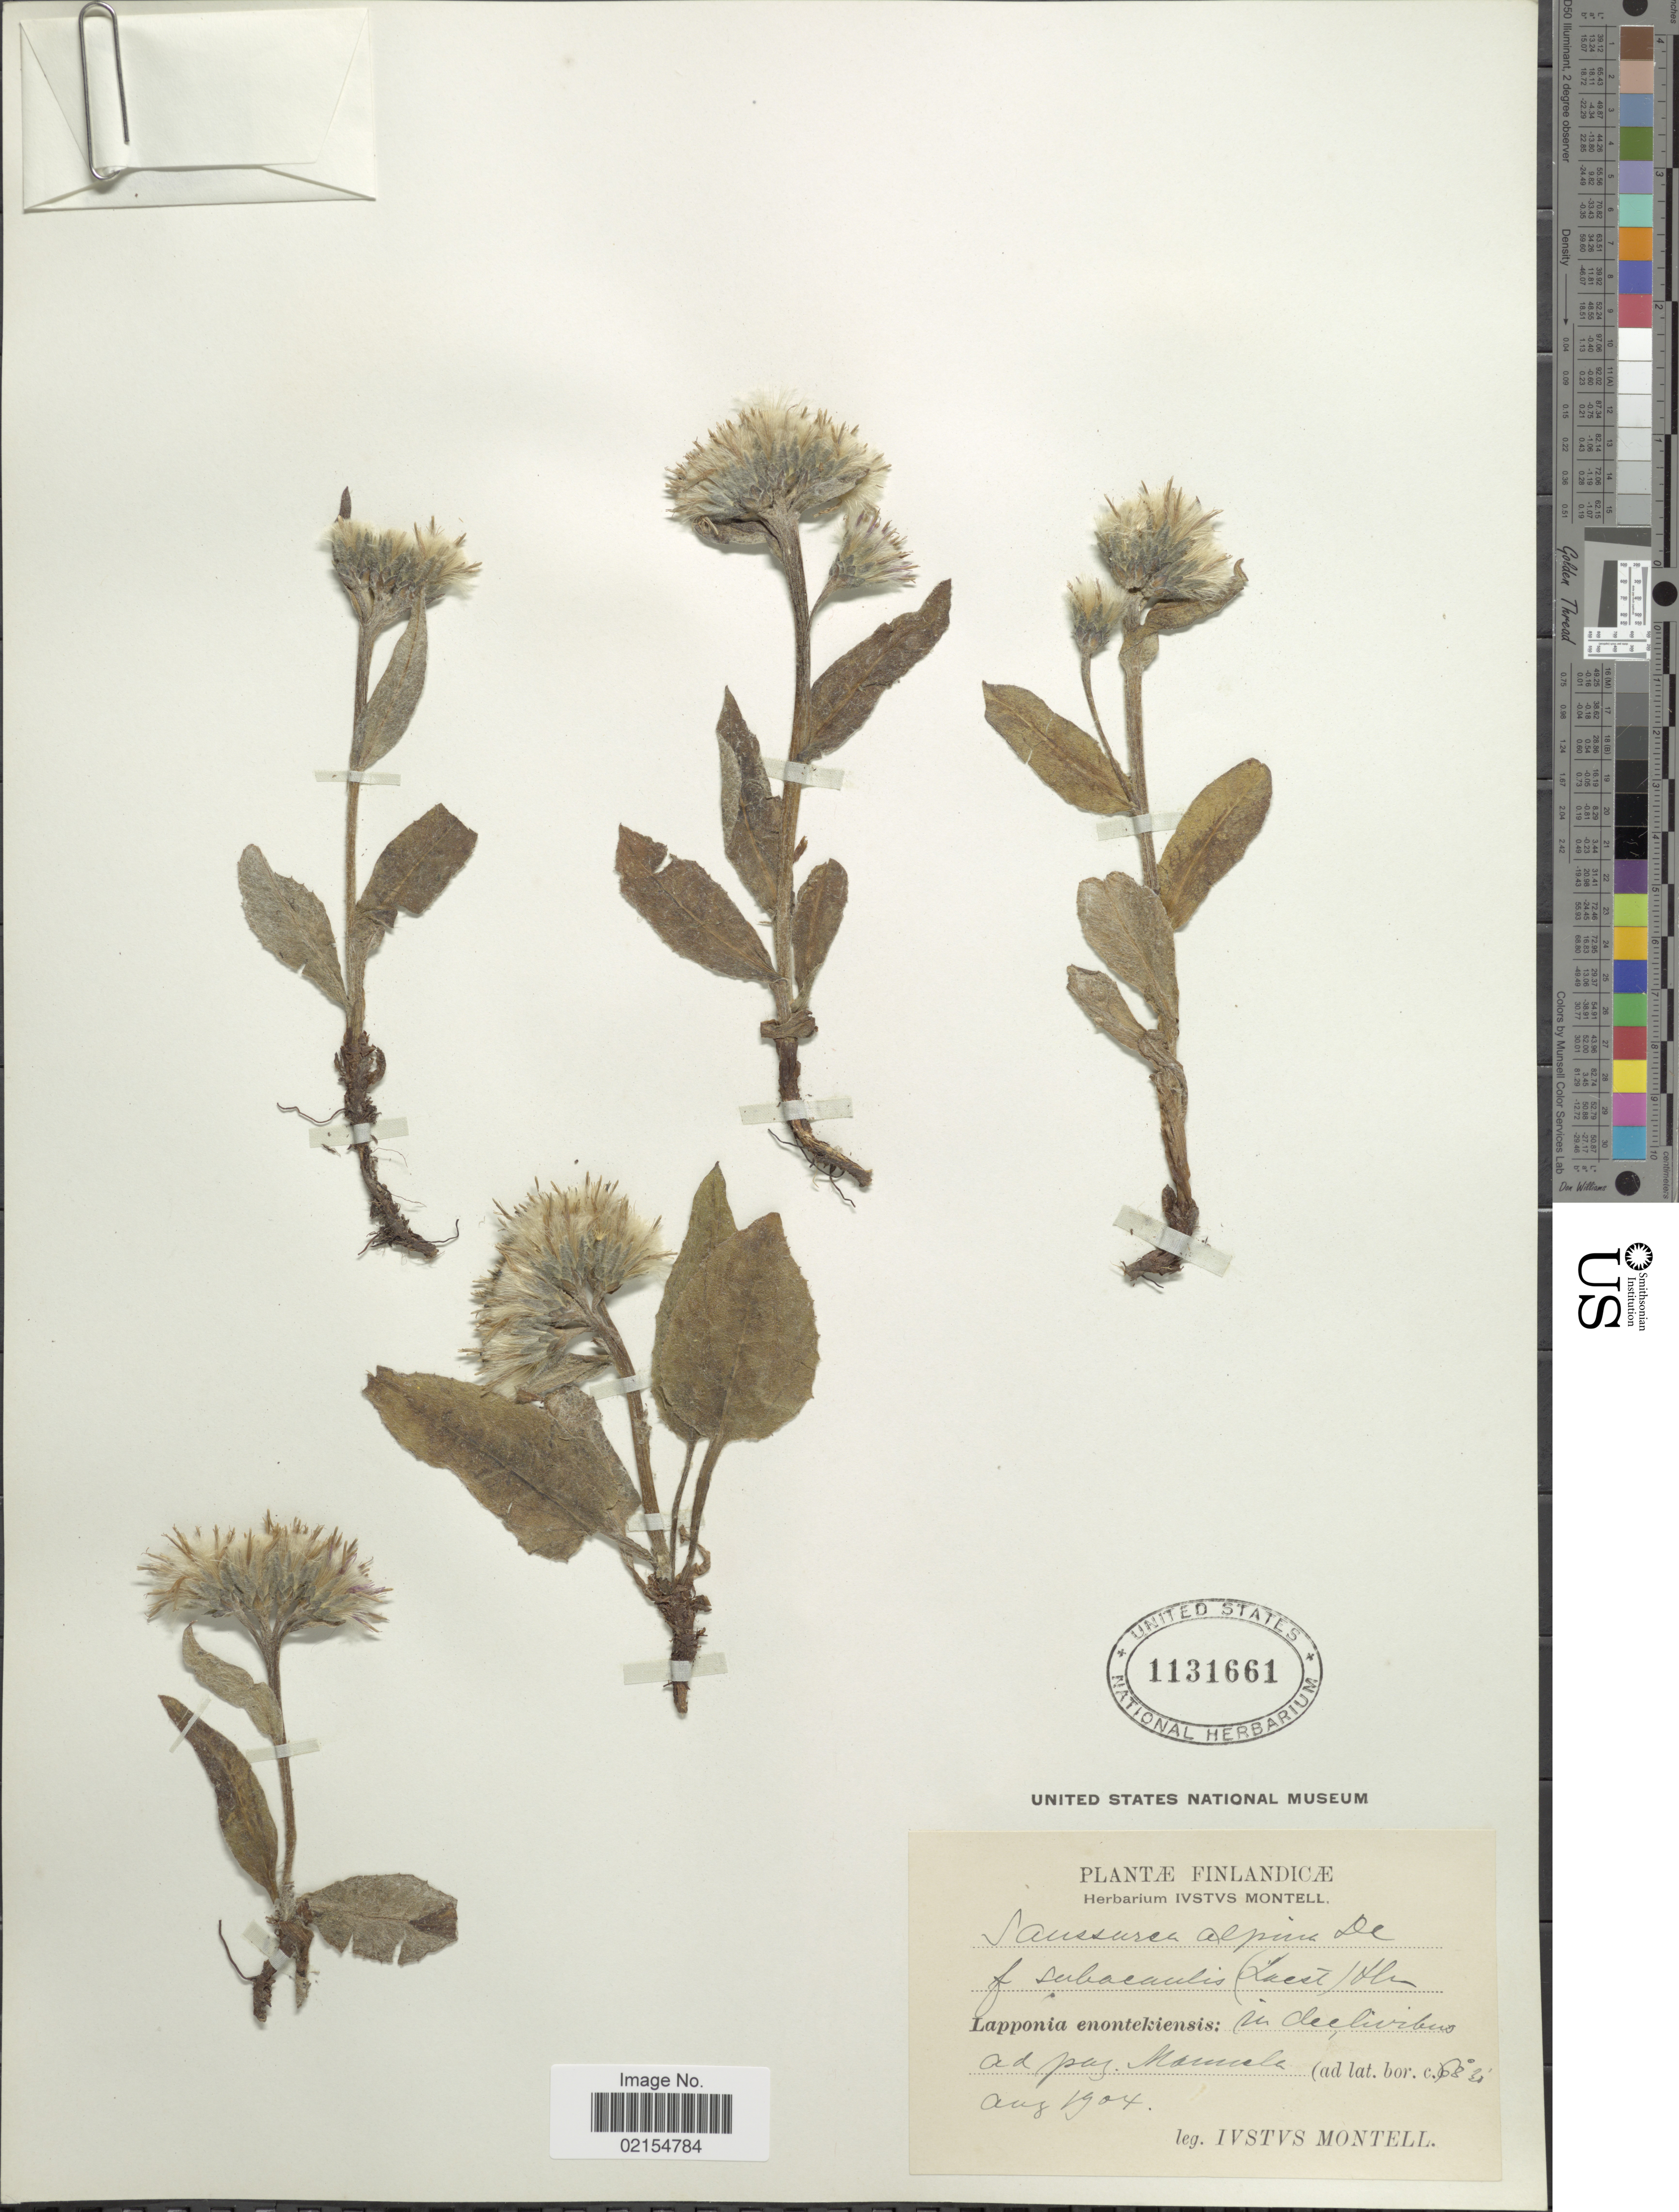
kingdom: Plantae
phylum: Tracheophyta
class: Magnoliopsida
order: Asterales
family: Asteraceae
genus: Saussurea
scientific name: Saussurea alpina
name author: (L.) DC.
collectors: I. Montell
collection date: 1904-08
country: Finland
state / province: Lappi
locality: Enontekio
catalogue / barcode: US 1131661